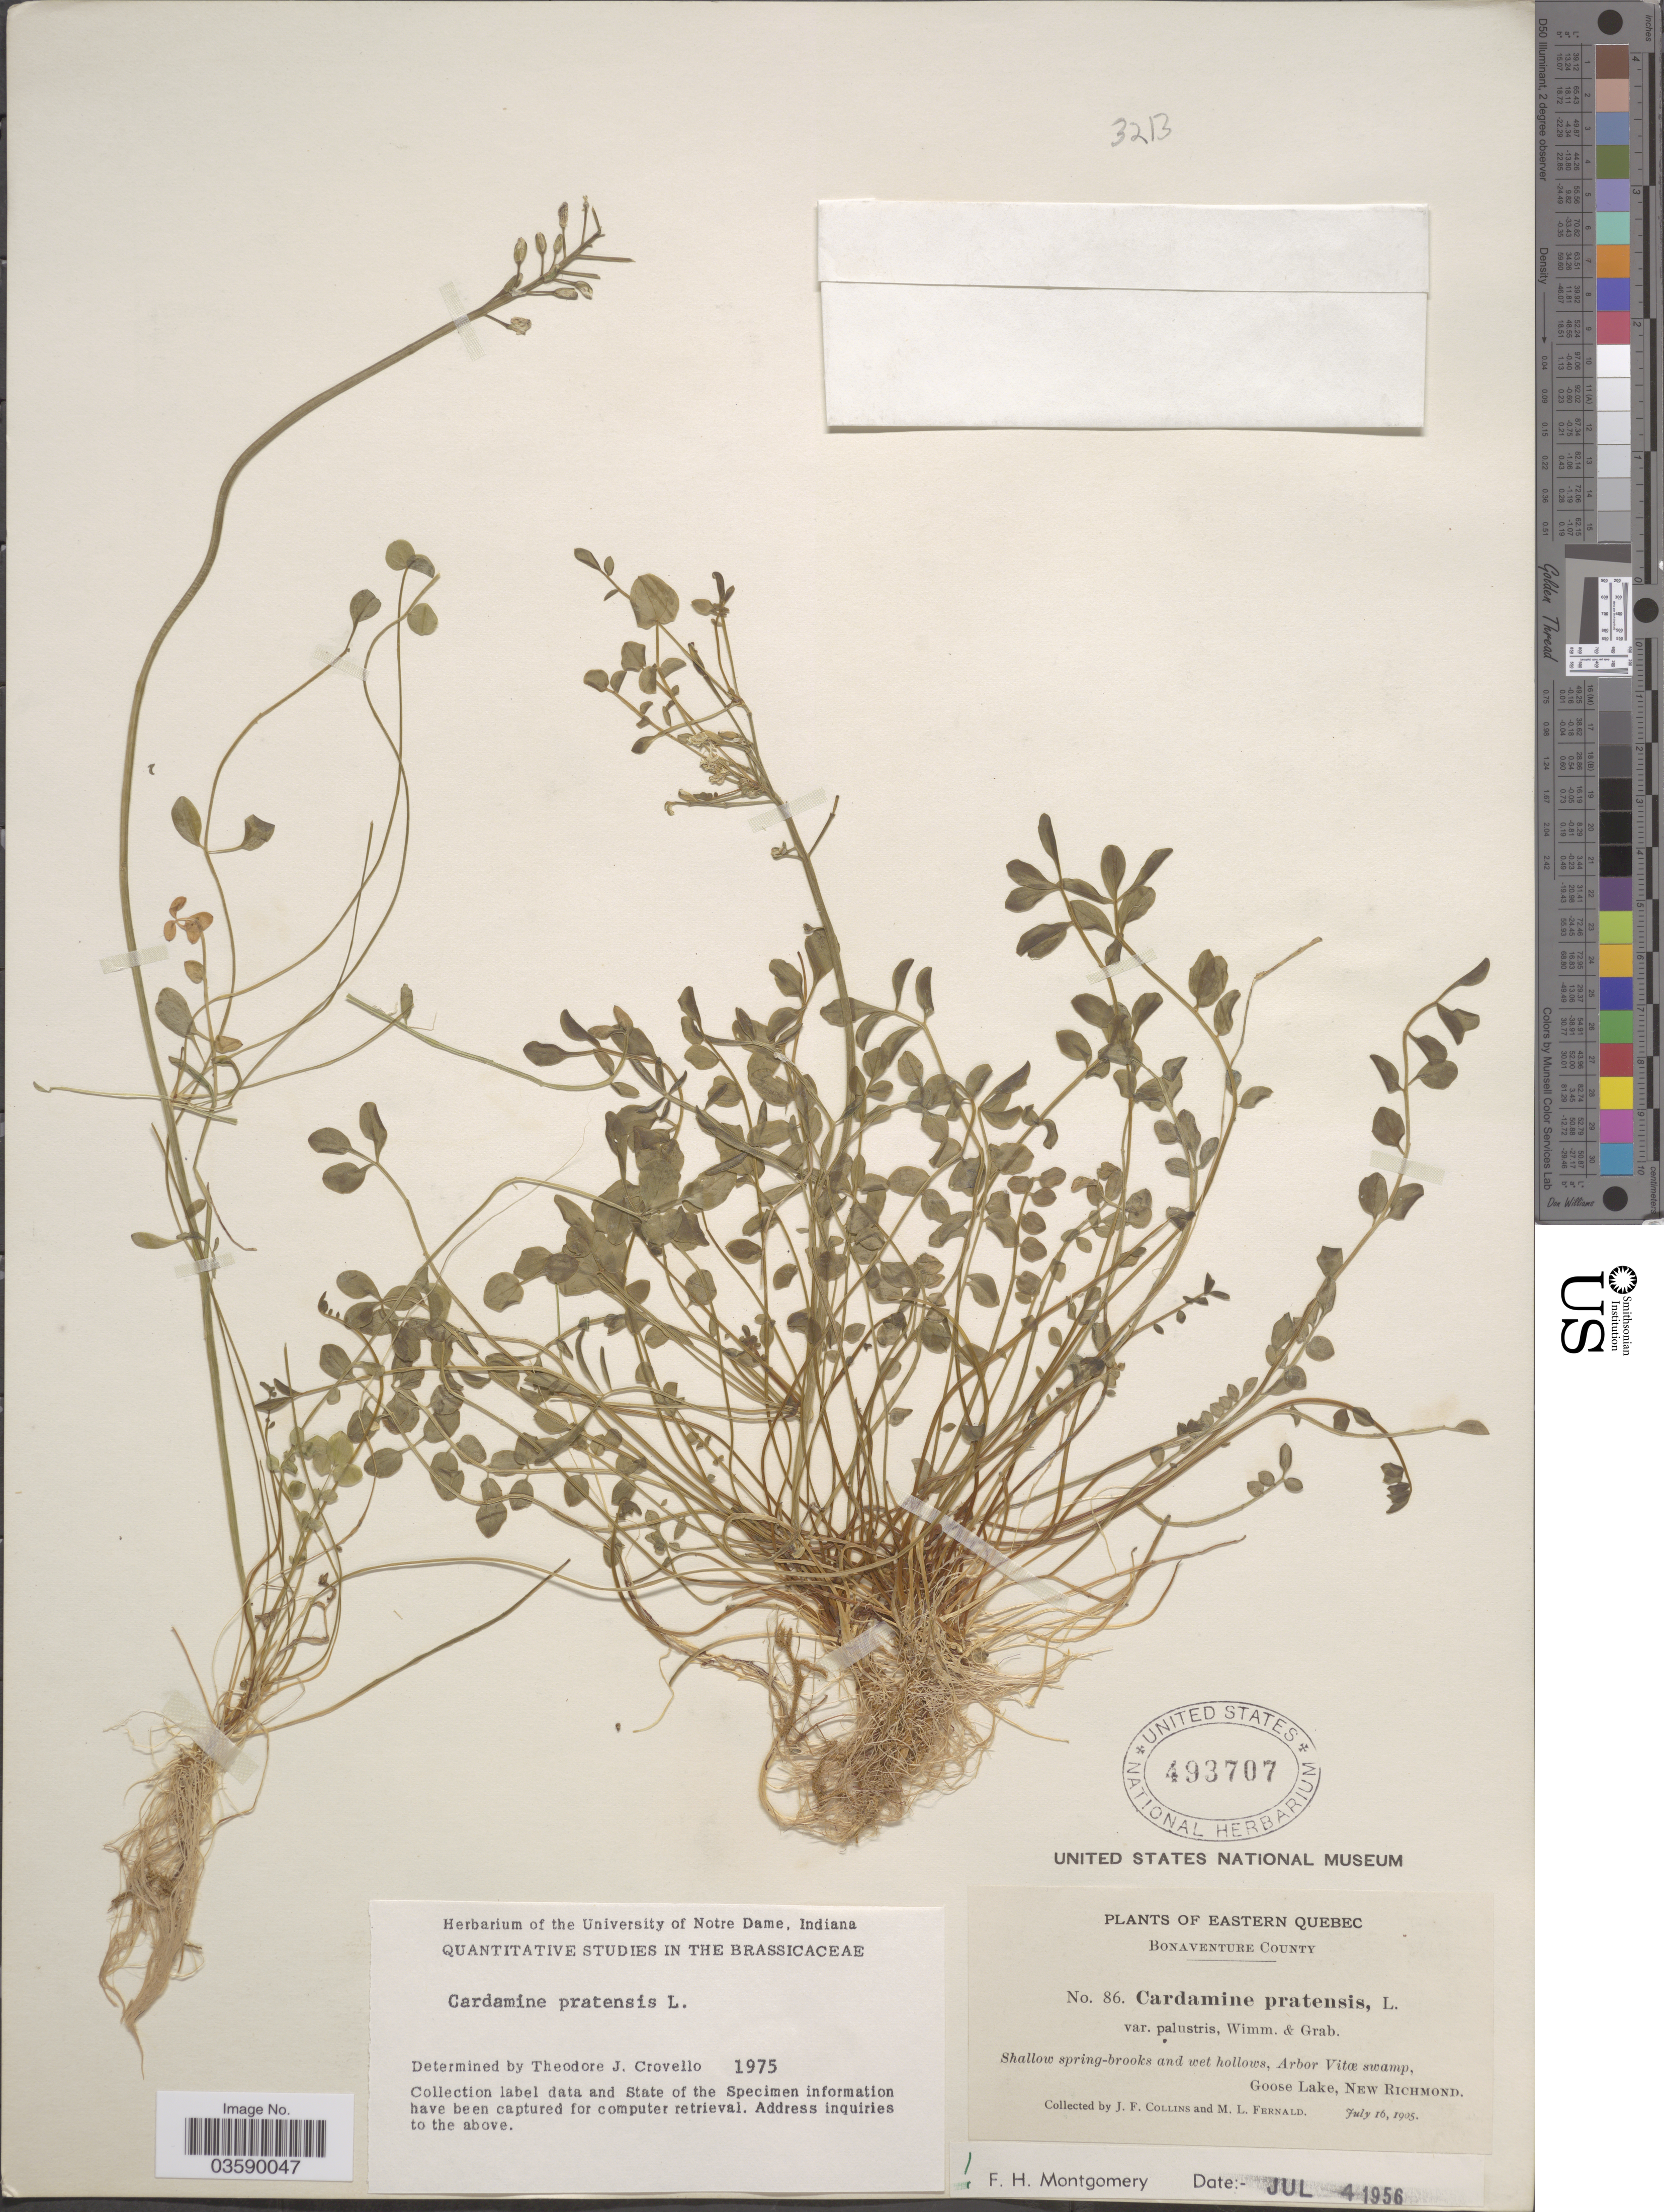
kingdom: Plantae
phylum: Tracheophyta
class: Magnoliopsida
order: Brassicales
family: Brassicaceae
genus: Cardamine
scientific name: Cardamine pratensis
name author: L.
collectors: J. Collins & M. L. Fernald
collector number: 86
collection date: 1905-07-16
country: Canada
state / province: Quebec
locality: Eastern Quebec. Bonaventure County. Arbor Vitæ swamp, Goose Lake, New Richmond.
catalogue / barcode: US 493707